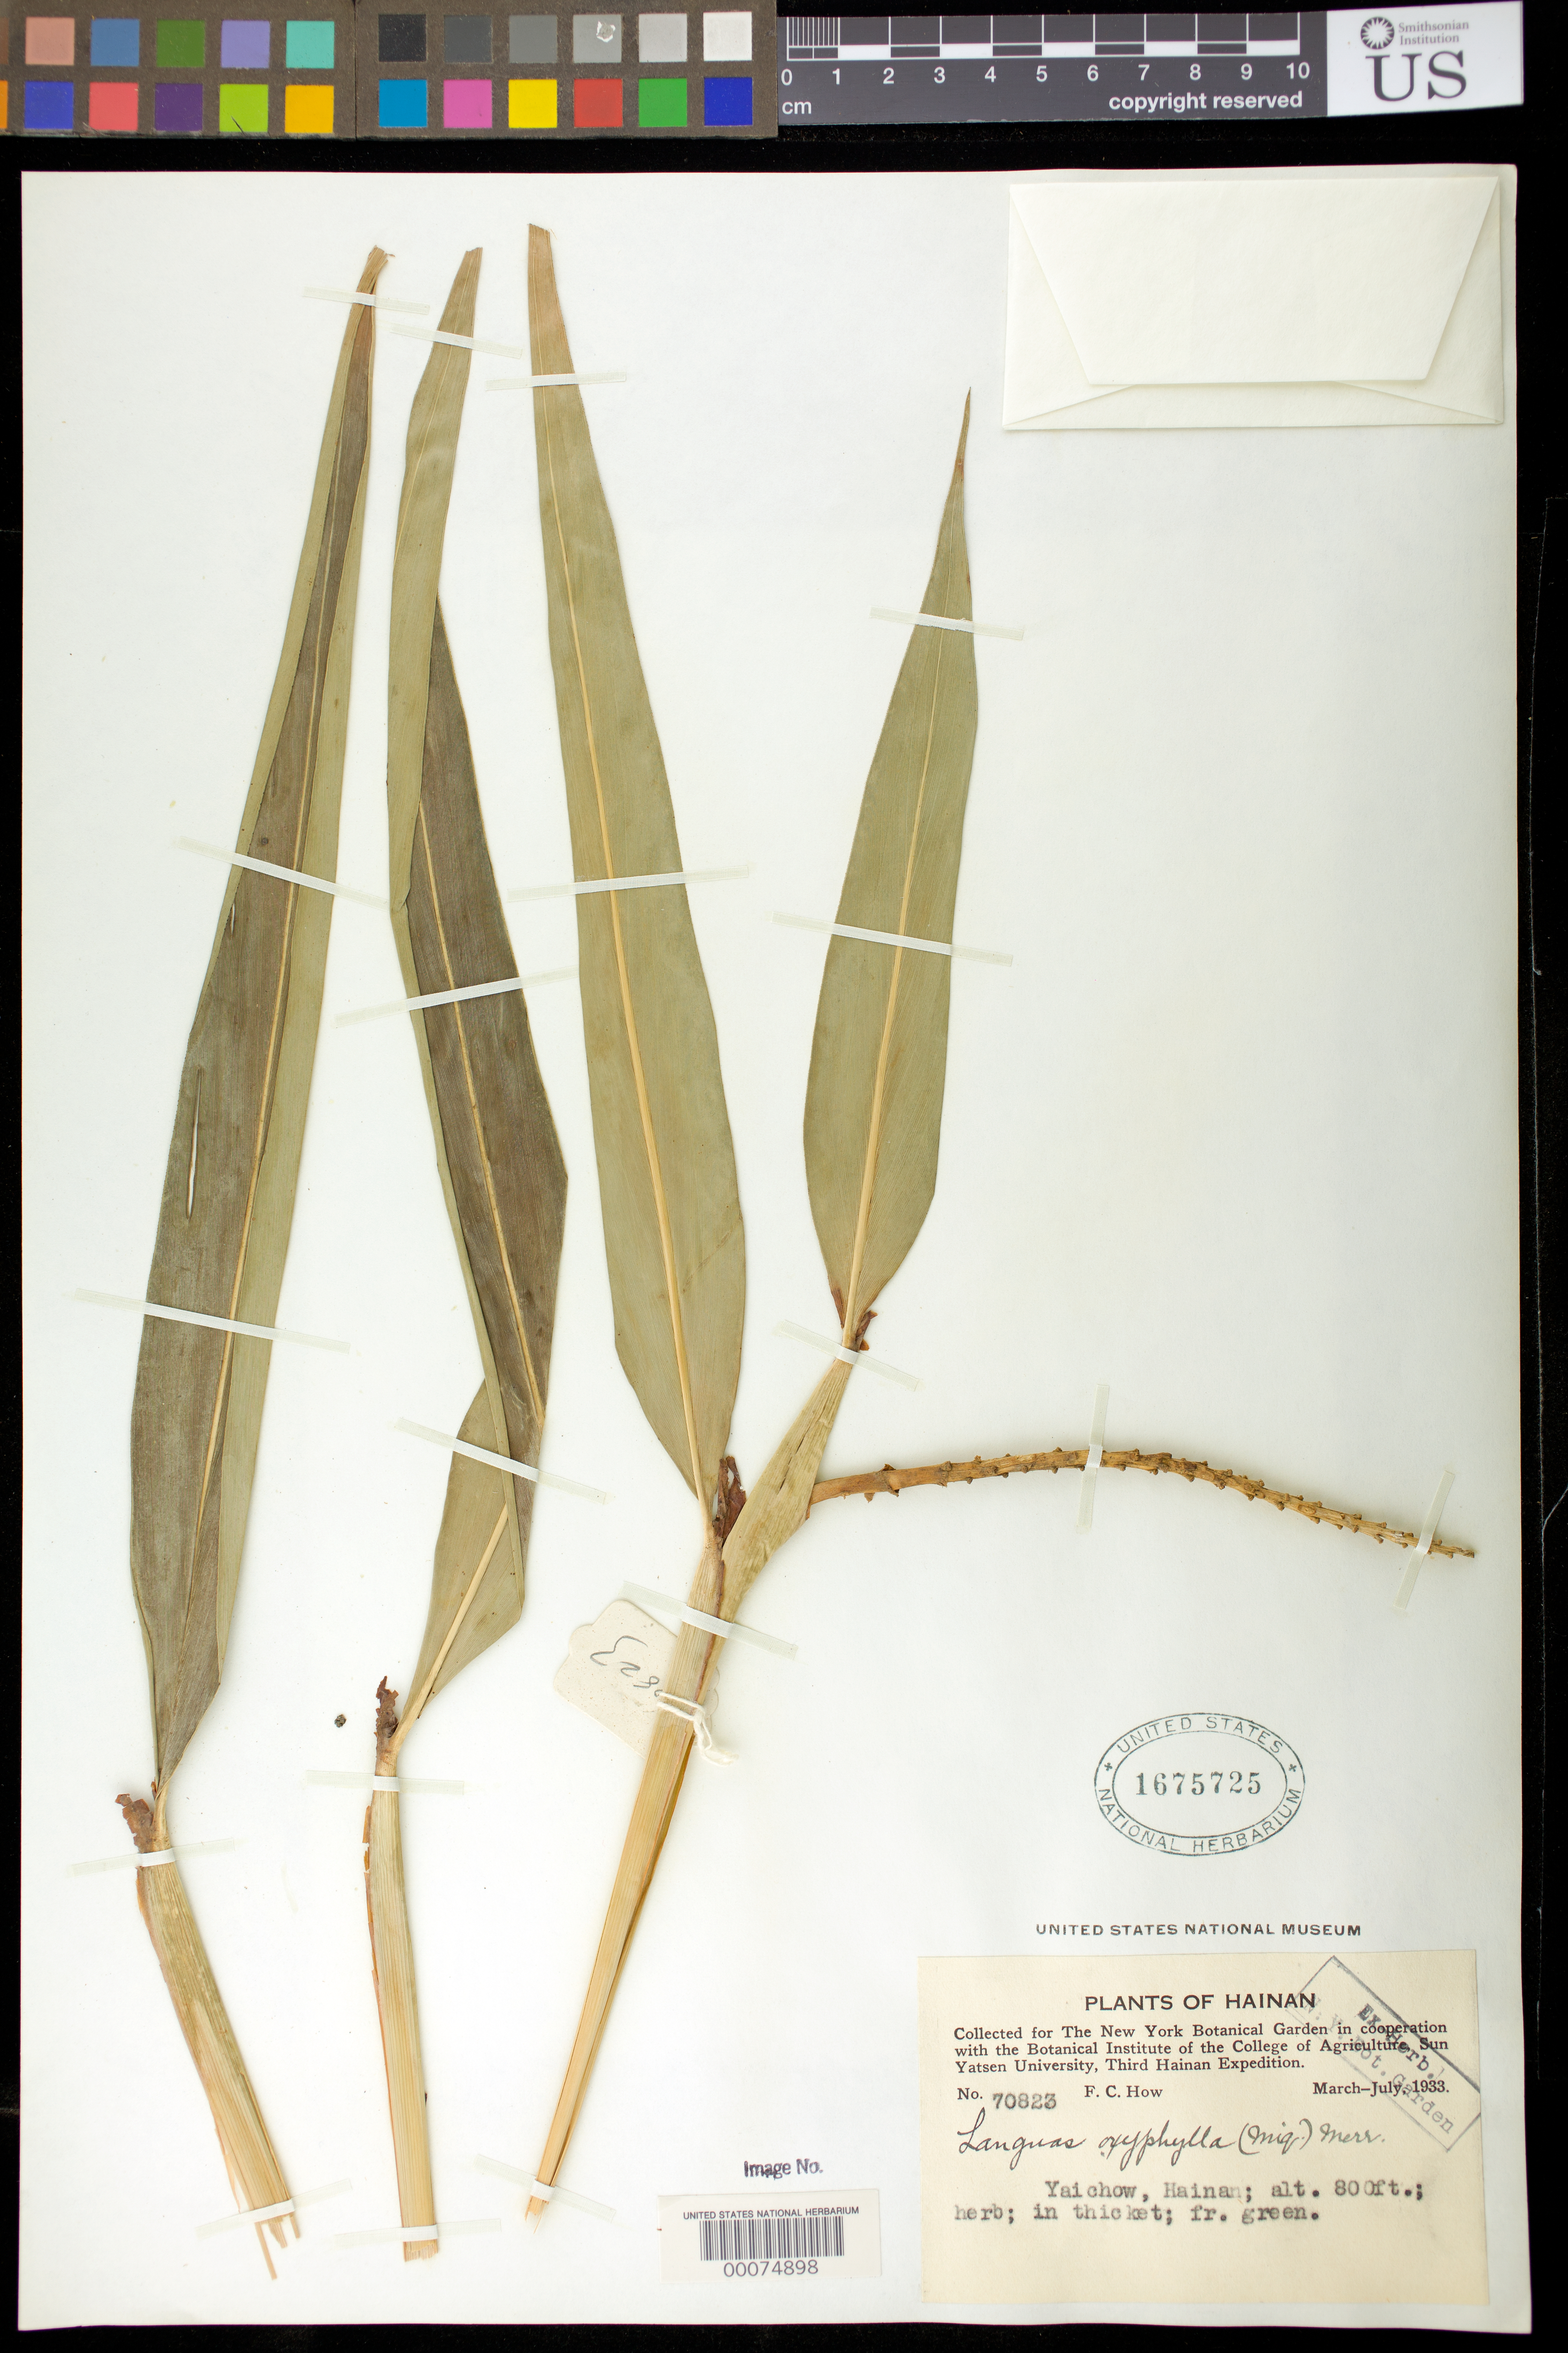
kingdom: Plantae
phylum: Tracheophyta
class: Liliopsida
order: Zingiberales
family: Zingiberaceae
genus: Alpinia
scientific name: Alpinia oxyphylla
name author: Miq.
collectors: F. How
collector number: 70823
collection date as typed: Mar 1933 to -- Jul 1933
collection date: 1933-03/1933-07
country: China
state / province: Hainan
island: Hainan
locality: Yaichow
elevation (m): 244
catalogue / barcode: US 1675725